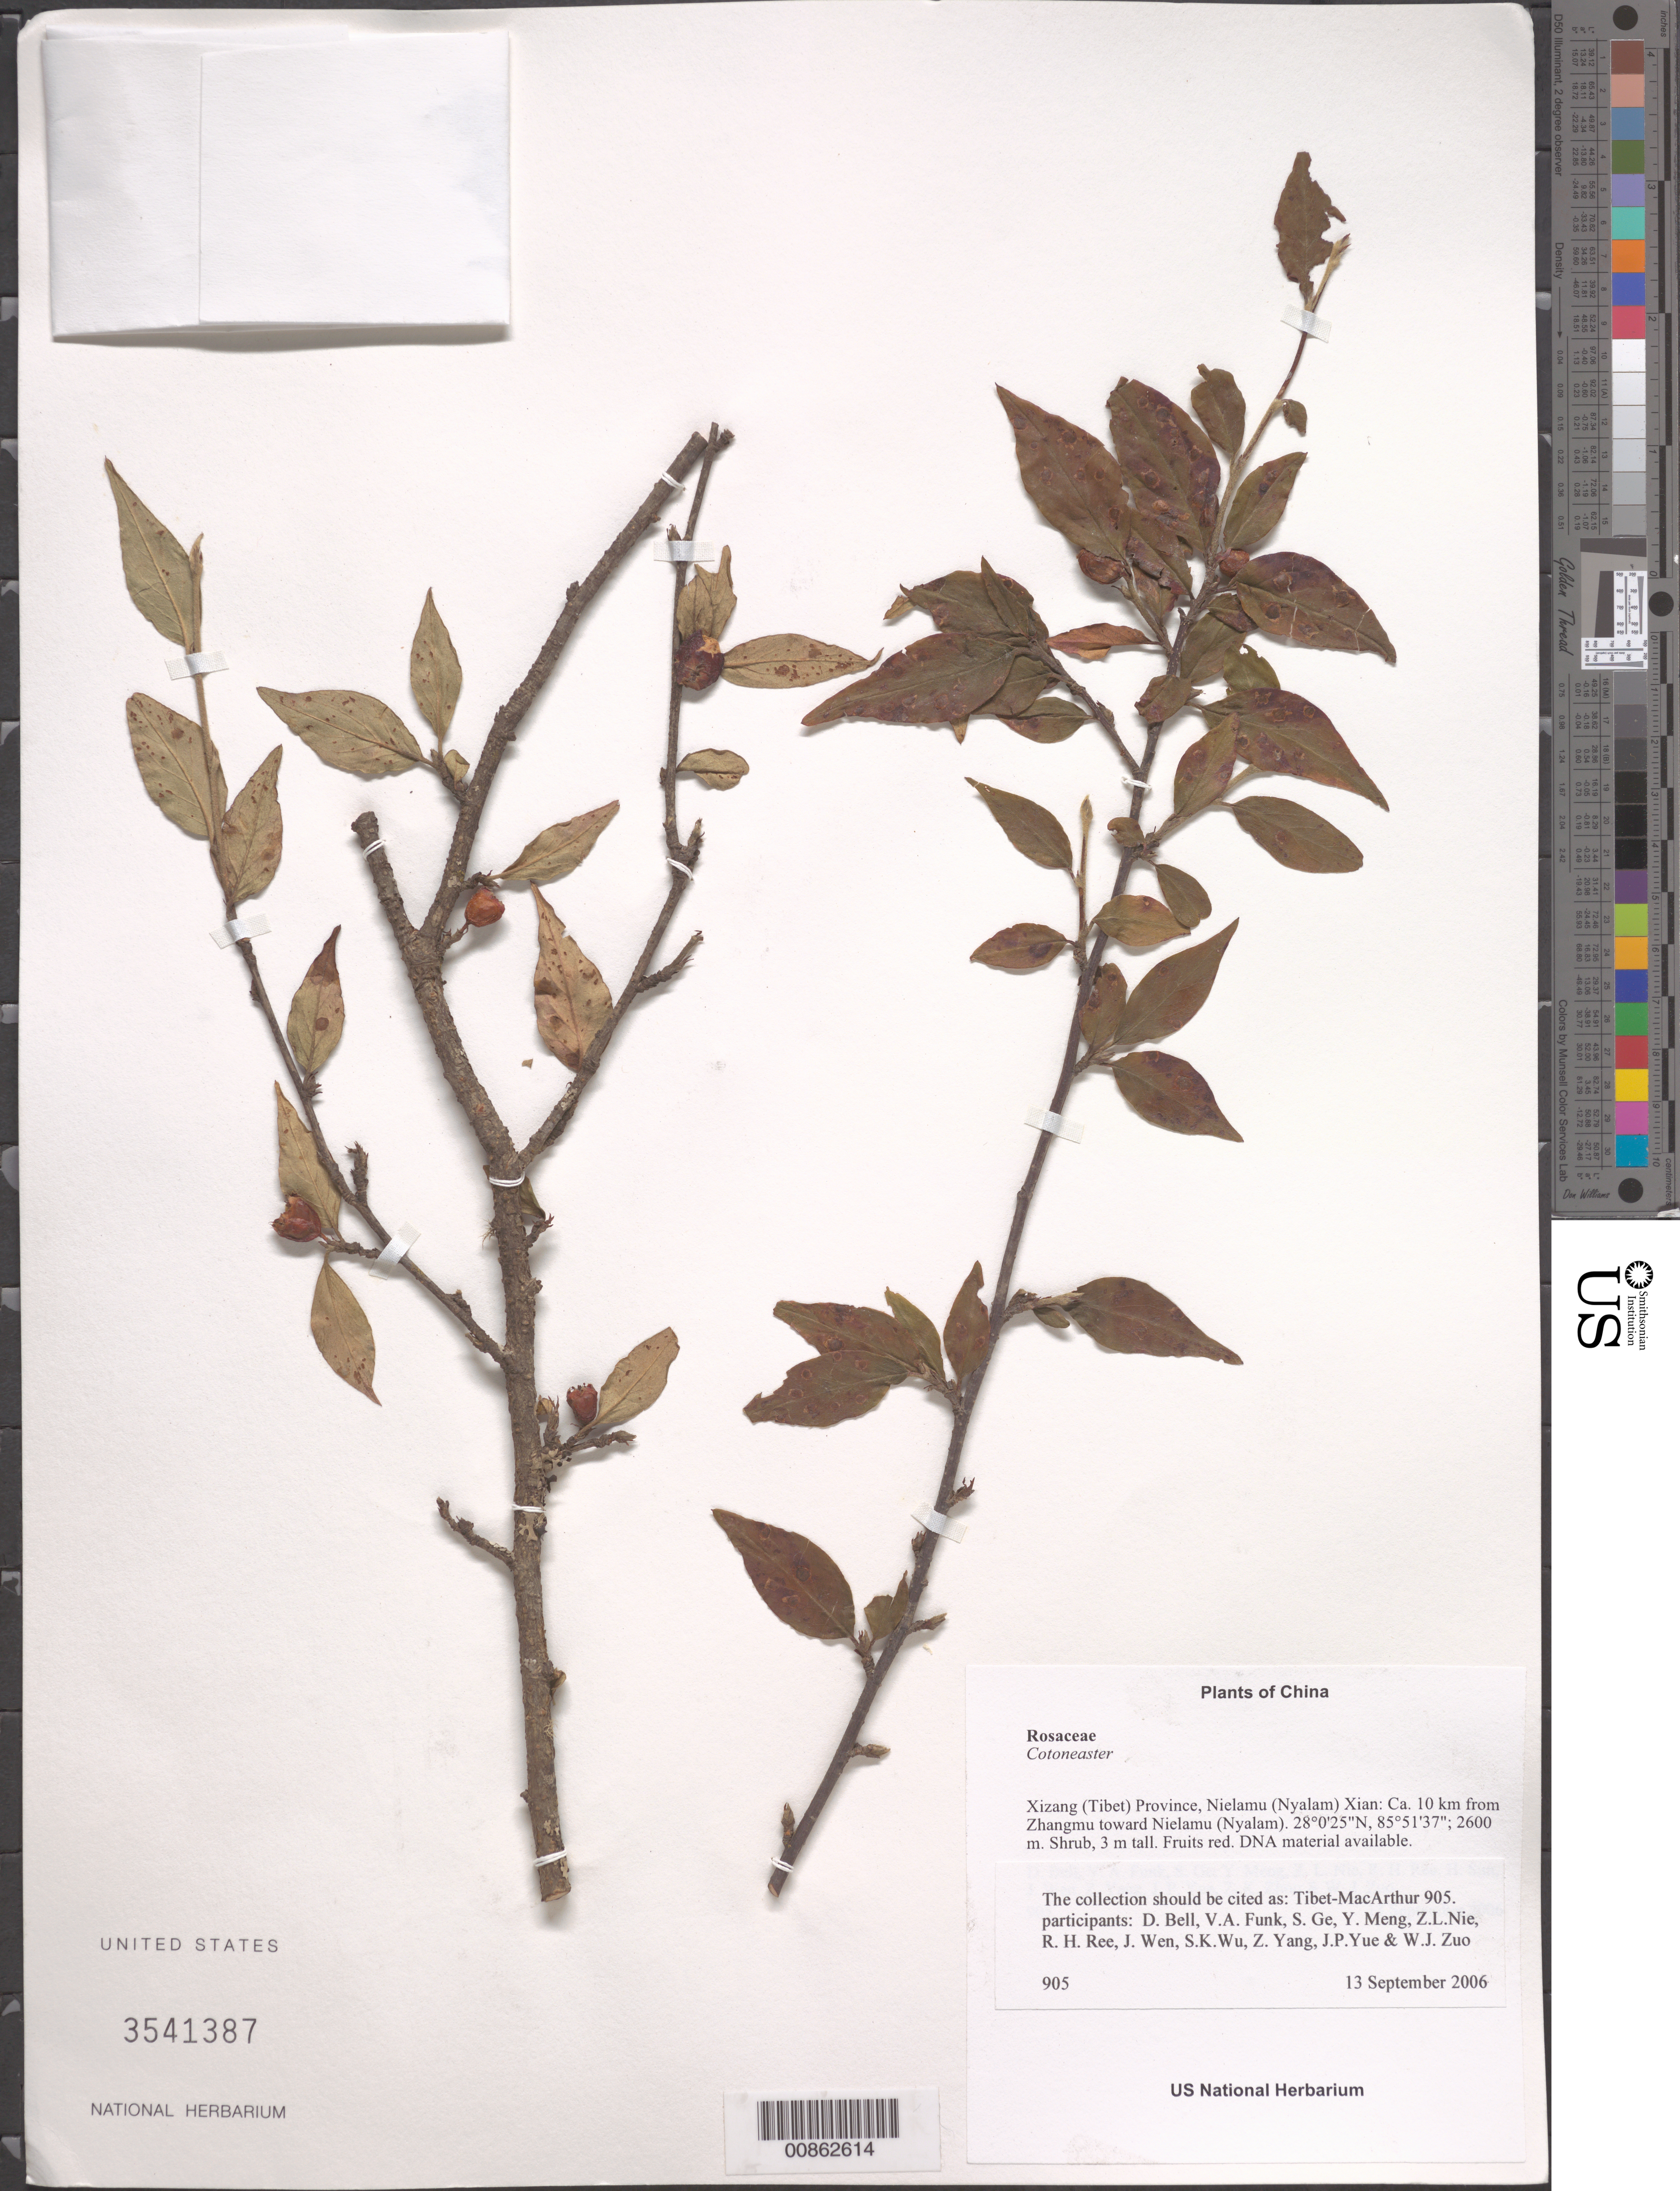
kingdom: Plantae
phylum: Tracheophyta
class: Magnoliopsida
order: Rosales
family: Rosaceae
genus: Cotoneaster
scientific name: Cotoneaster sp.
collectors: Tibet-MacArthur, D. A. Bell, V. Funk, S. Ge, Y. Meng, Z. Nie, R. Ree, H. Sun, J. Wen, Z. Yang, J. Yue, Z. Zhou & W. Zuo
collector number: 905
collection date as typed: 13 Sep 2006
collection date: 2006-09-13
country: China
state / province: Xizang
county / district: Nielamu (Nyalam) Xian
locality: Ca. 10 km from Zhangmu toward Nielamu (Nyalam).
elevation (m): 2600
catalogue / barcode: US 3541387